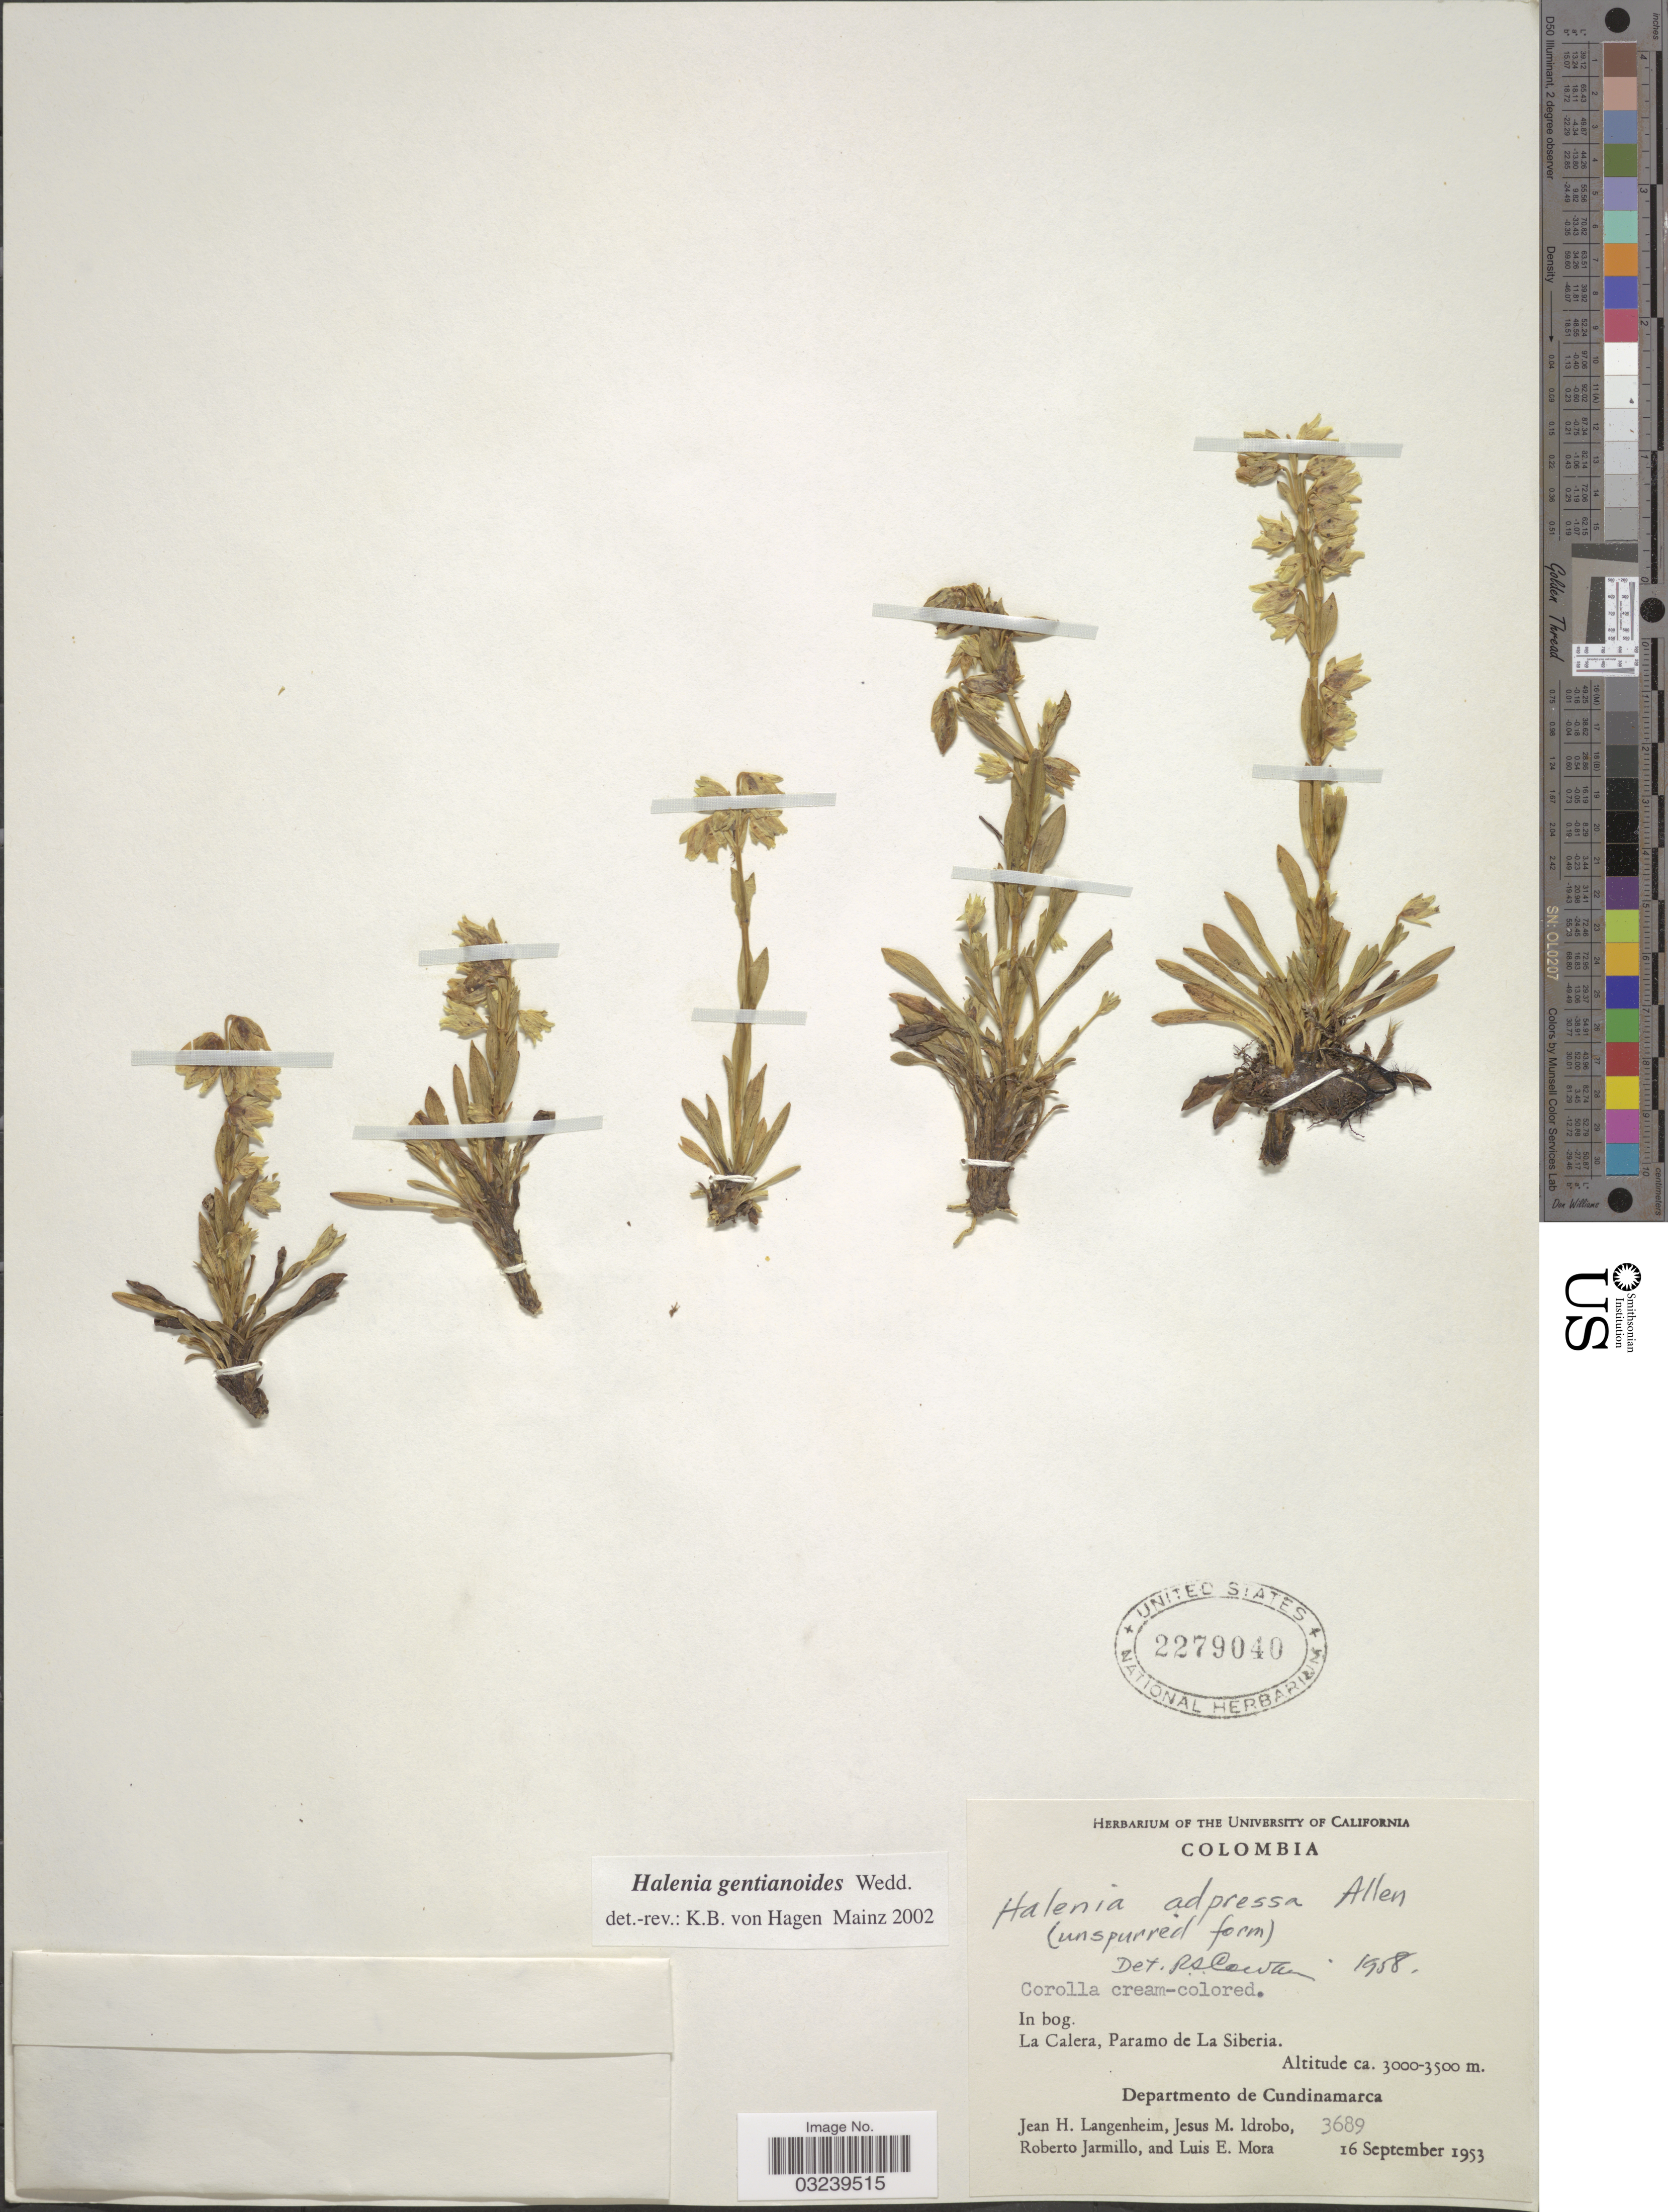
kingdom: Plantae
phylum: Tracheophyta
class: Magnoliopsida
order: Gentianales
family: Gentianaceae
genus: Halenia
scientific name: Halenia gentianoides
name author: Wedd.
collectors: J. H. Langenheim, J. M. Idrobo, R. Jaramillo & L. E. Mora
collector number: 3689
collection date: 1953-09-16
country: Colombia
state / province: Cundinamarca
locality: In bog, La Calera, Paramo de La Siberia, Departamento de Cundinamarca.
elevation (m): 3000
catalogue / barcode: US 2279040